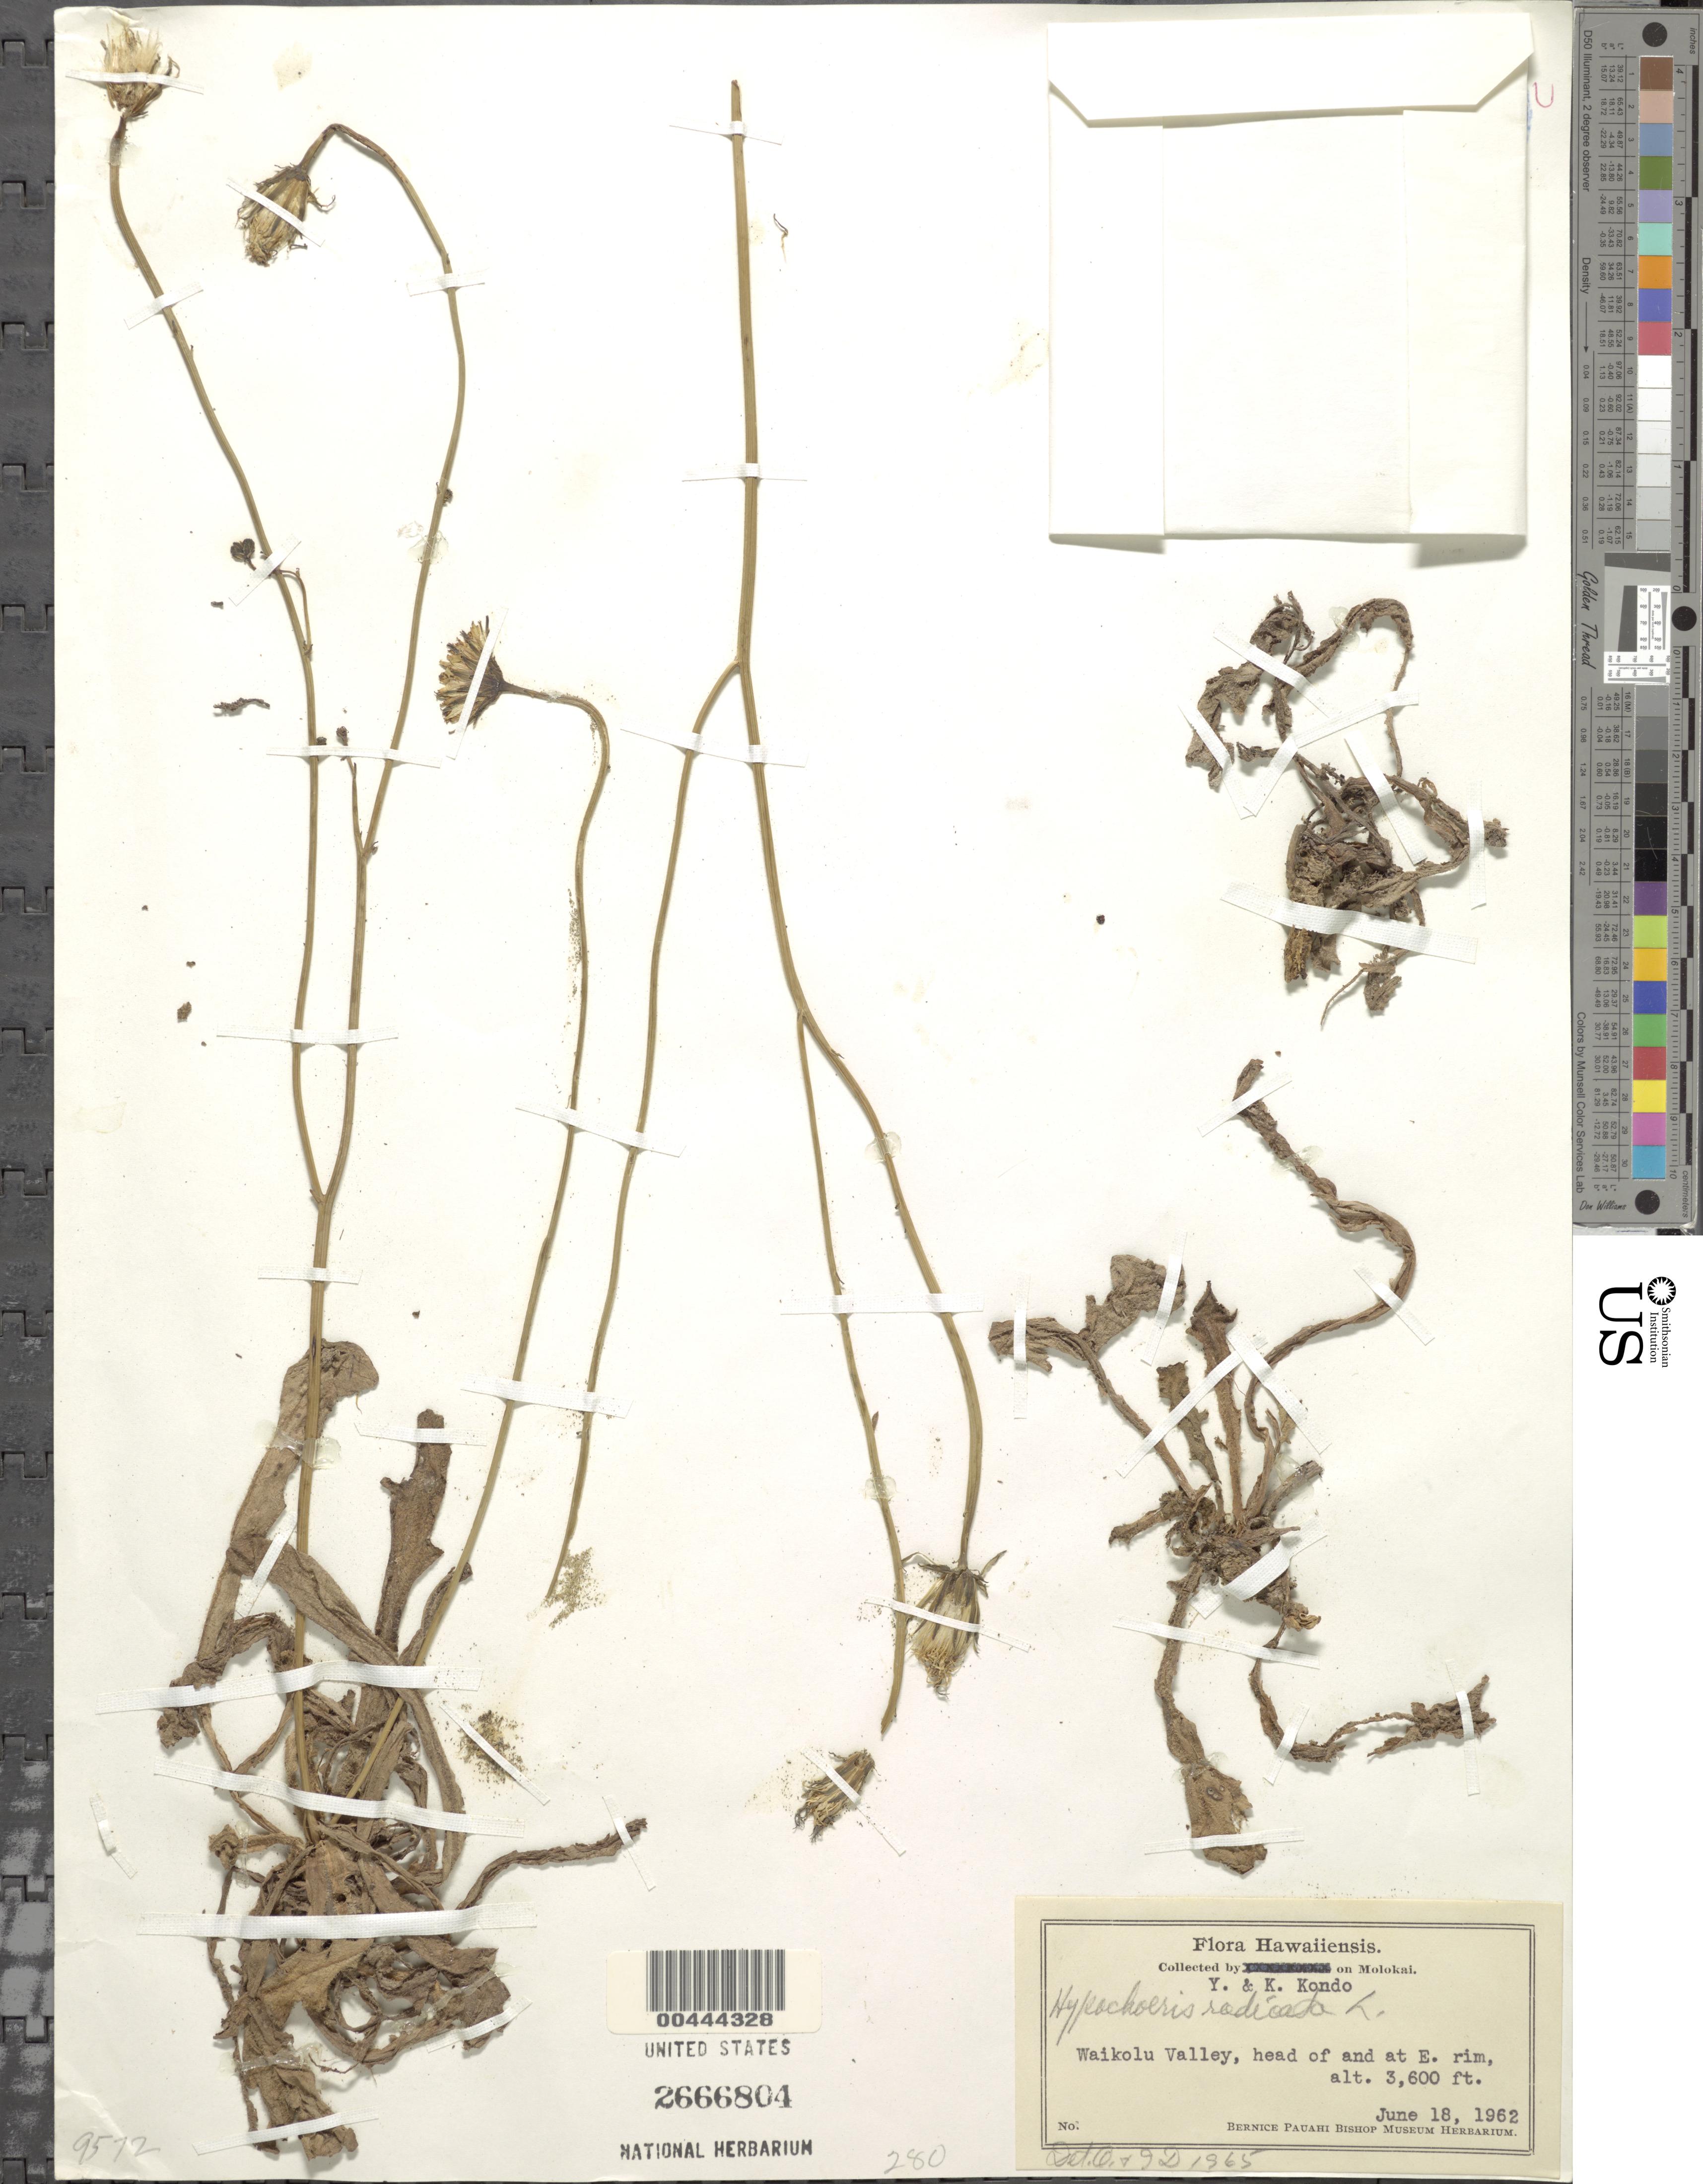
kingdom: Plantae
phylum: Tracheophyta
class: Magnoliopsida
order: Asterales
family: Asteraceae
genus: Hypochaeris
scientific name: Hypochaeris radicata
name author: L.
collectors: Y. Kondo & K. Kondo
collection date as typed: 18 Jun 1962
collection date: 1962-06-18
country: United States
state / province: Hawaii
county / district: Maui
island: Moloka'i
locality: Waikolu Valley, head of and at E. rim.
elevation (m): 1097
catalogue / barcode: US 2666804